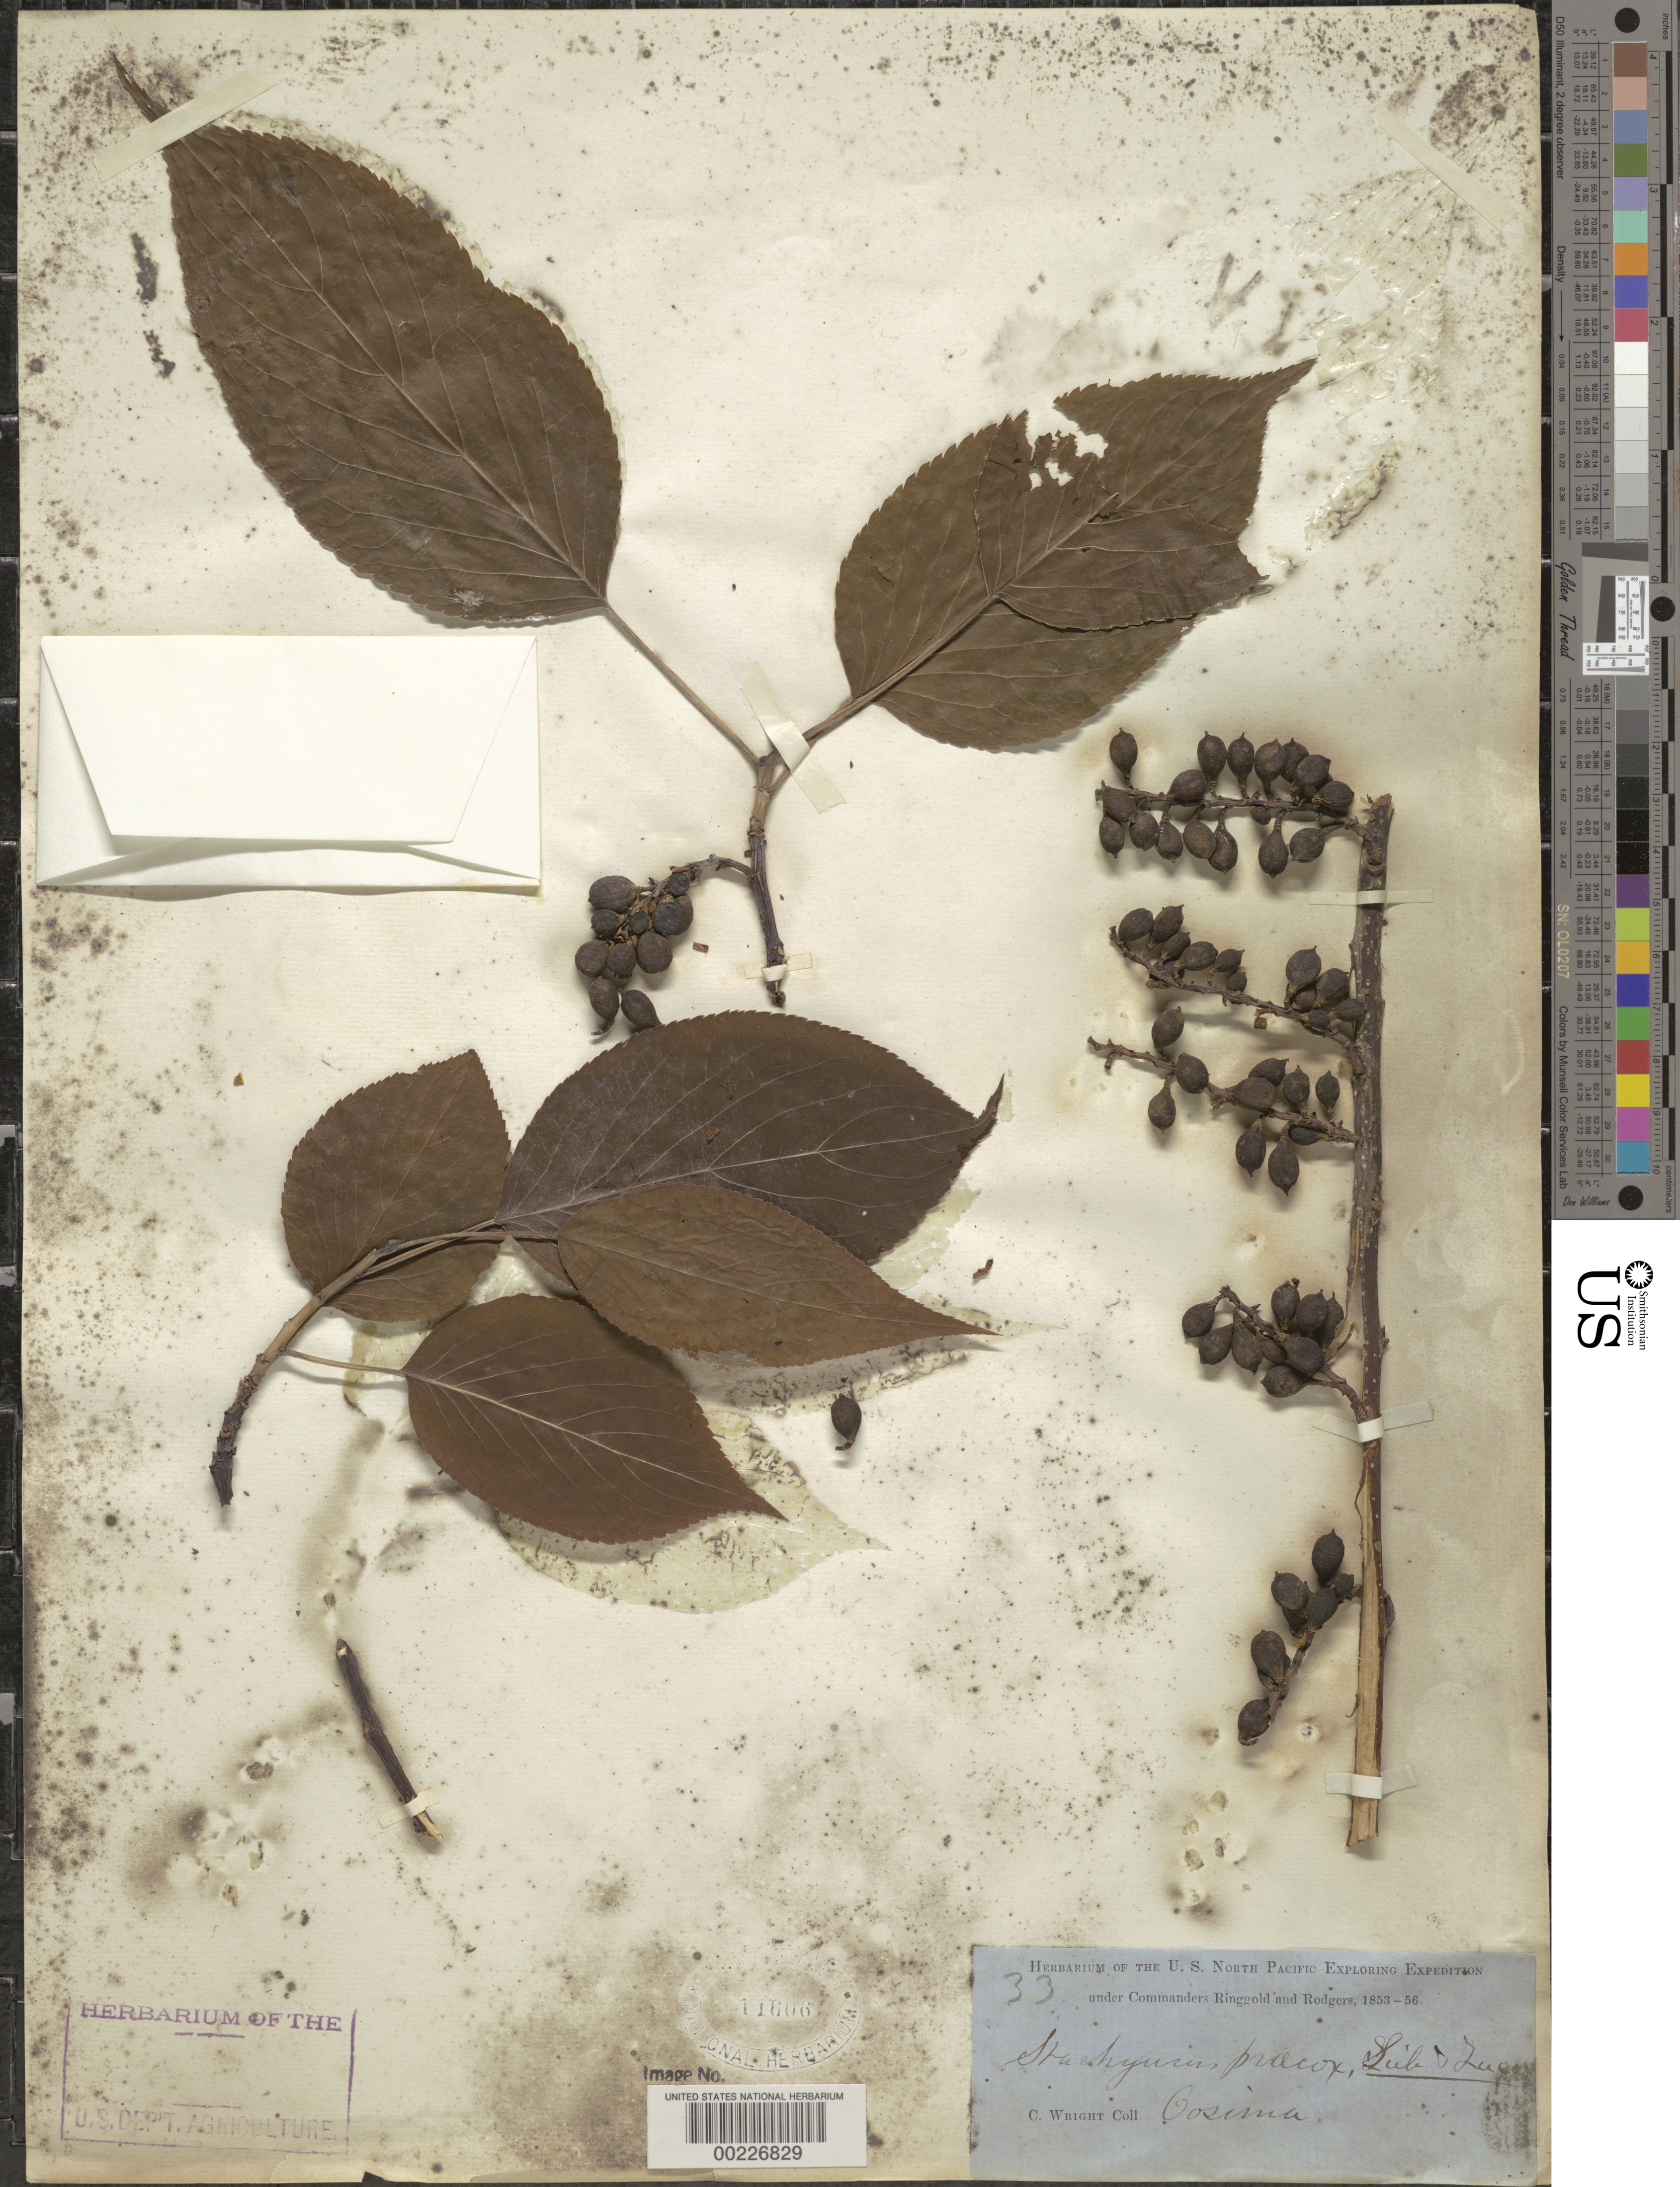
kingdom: Plantae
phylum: Tracheophyta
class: Magnoliopsida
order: Crossosomatales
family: Stachyuraceae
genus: Stachyurus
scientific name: Stachyurus praecox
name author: Siebold & Zucc.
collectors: C. Wright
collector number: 33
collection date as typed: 1853 to -- -- 1856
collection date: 1853/1856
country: Japan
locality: Oosima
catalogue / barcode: US 11606